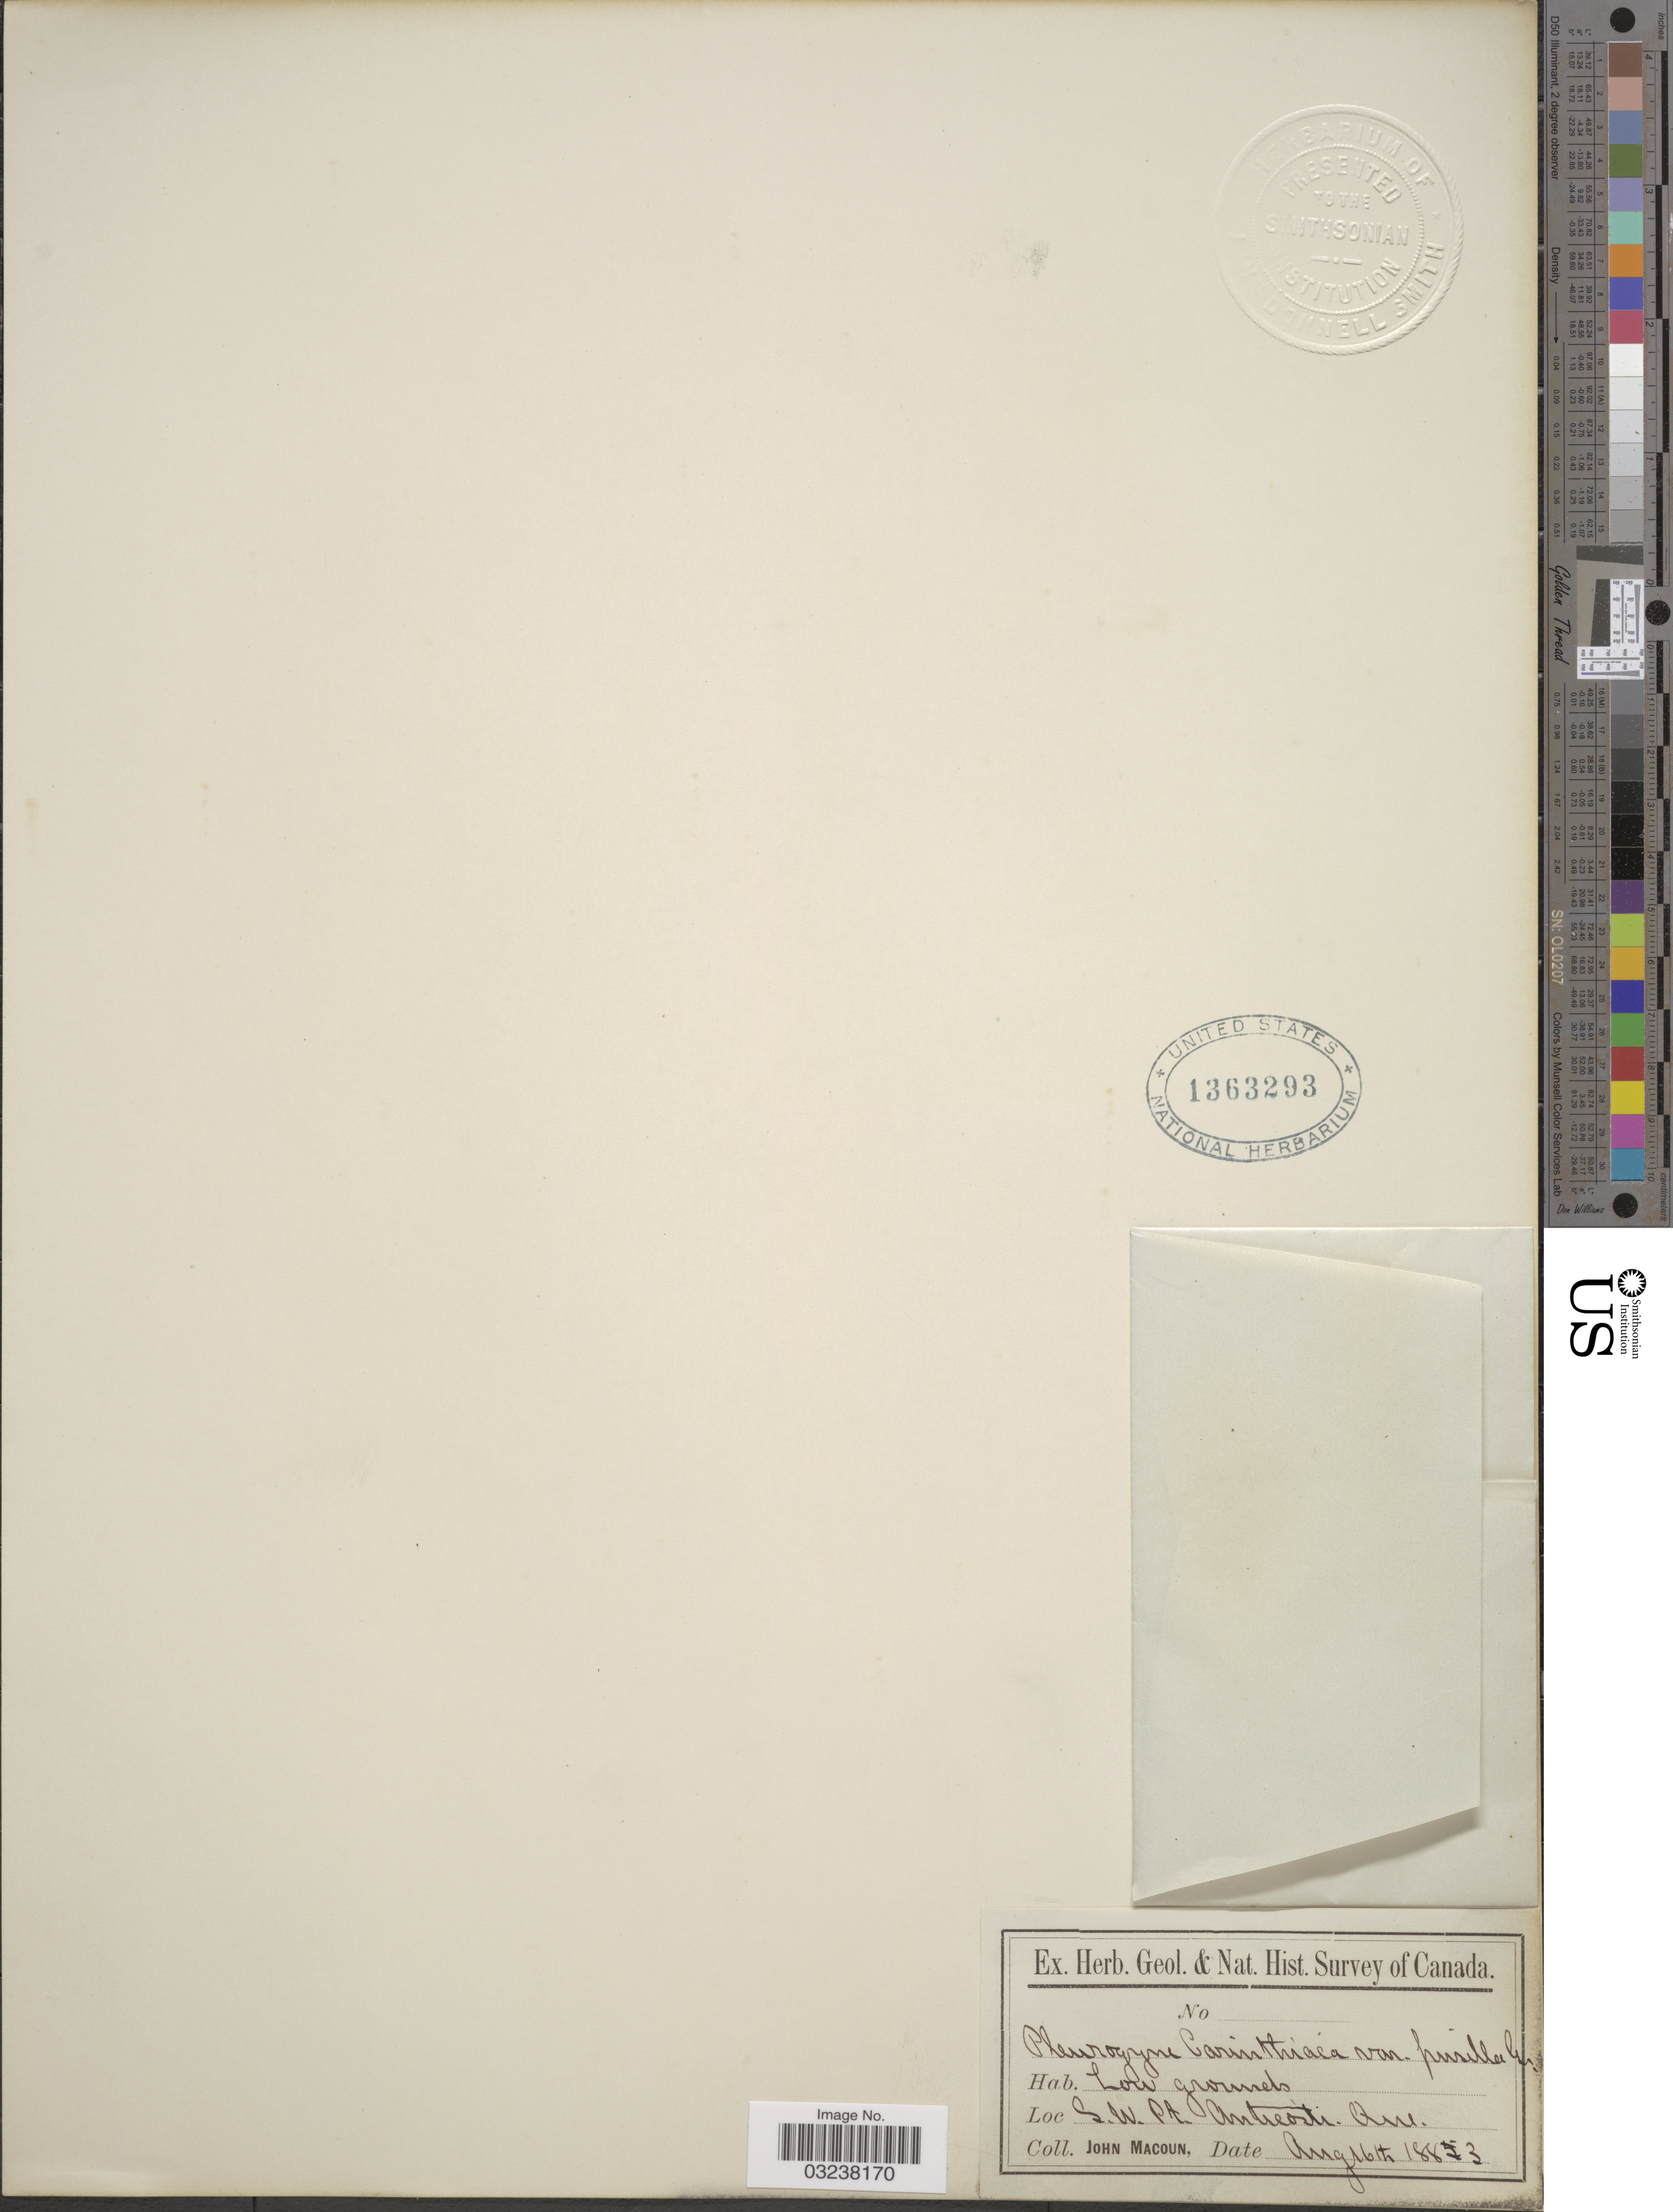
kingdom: Plantae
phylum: Tracheophyta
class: Magnoliopsida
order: Gentianales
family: Gentianaceae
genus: Pleurogyne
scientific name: Pleurogyne carinthiacum var. pusilla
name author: (Pursh) A. Gray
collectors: J. Macoun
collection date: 1883-08-16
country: Canada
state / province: Quebec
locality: S.W. Pt. Anticosti Que.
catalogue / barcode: US 1363293